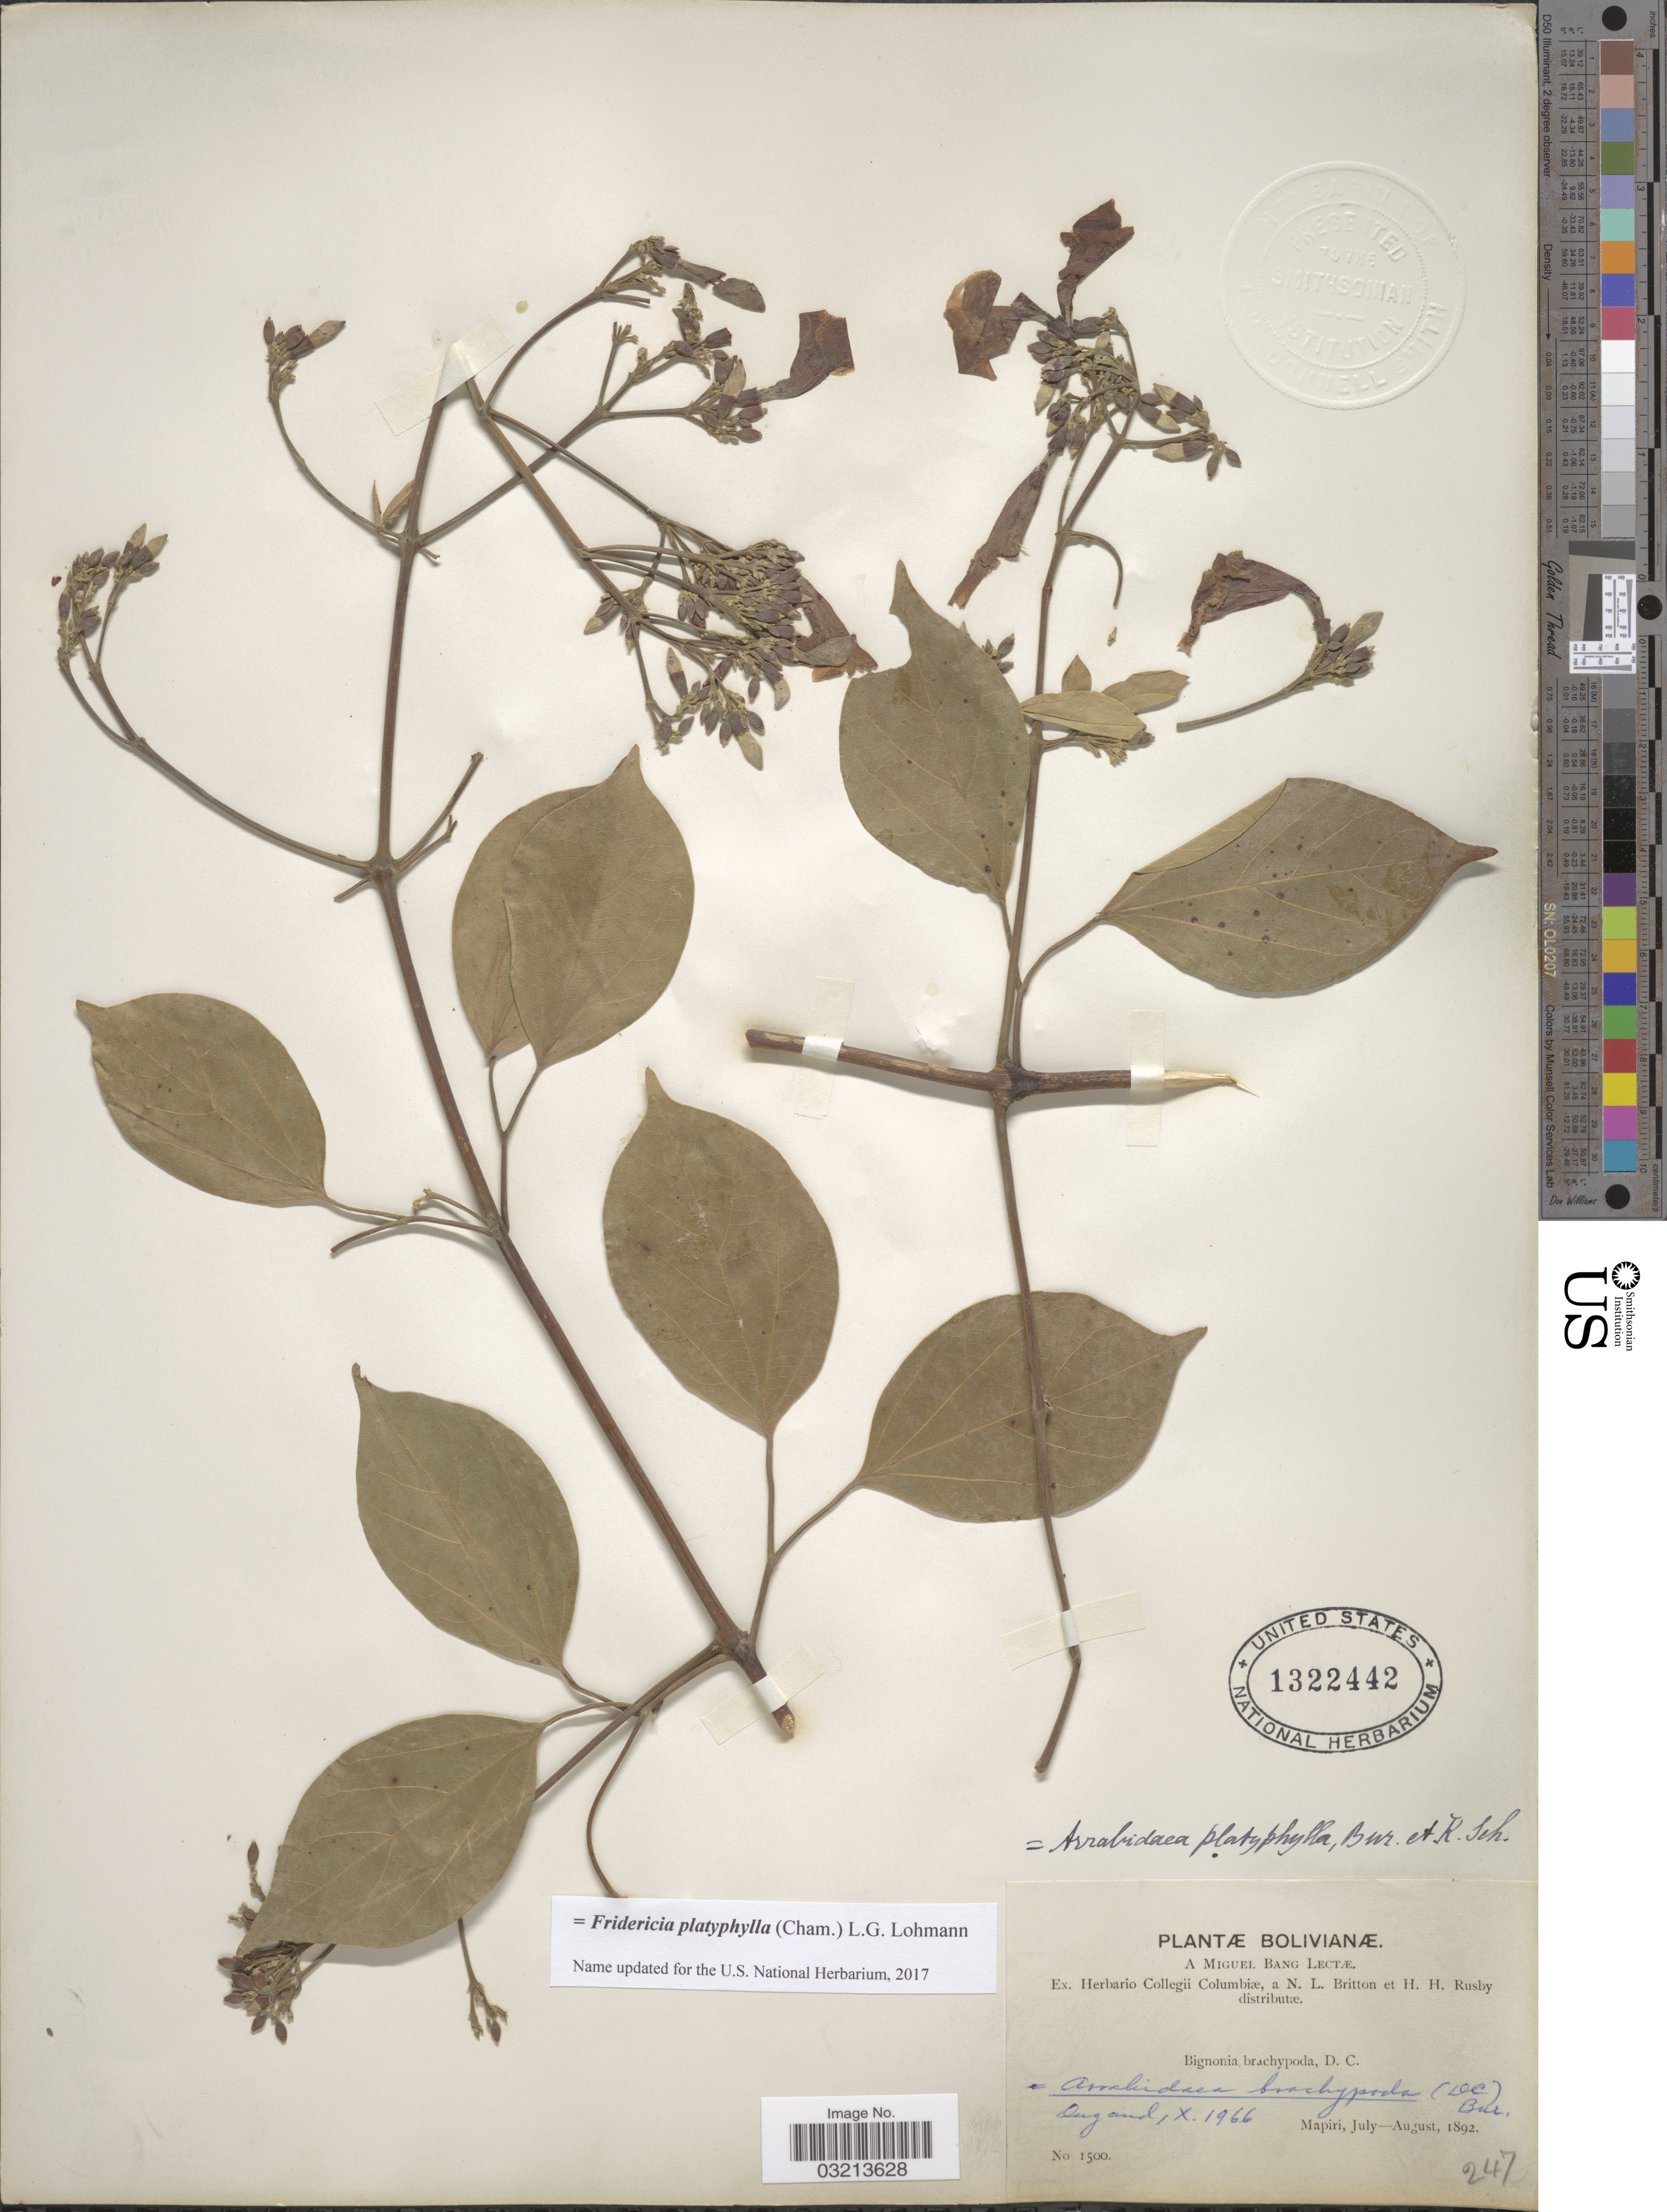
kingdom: Plantae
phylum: Tracheophyta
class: Magnoliopsida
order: Lamiales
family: Bignoniaceae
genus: Fridericia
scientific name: Fridericia platyphylla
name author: (Cham.) L.G. Lohmann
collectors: M. Bang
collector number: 1500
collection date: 1892-07/1892-08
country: Bolivia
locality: Mapiri.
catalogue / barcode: US 1322442